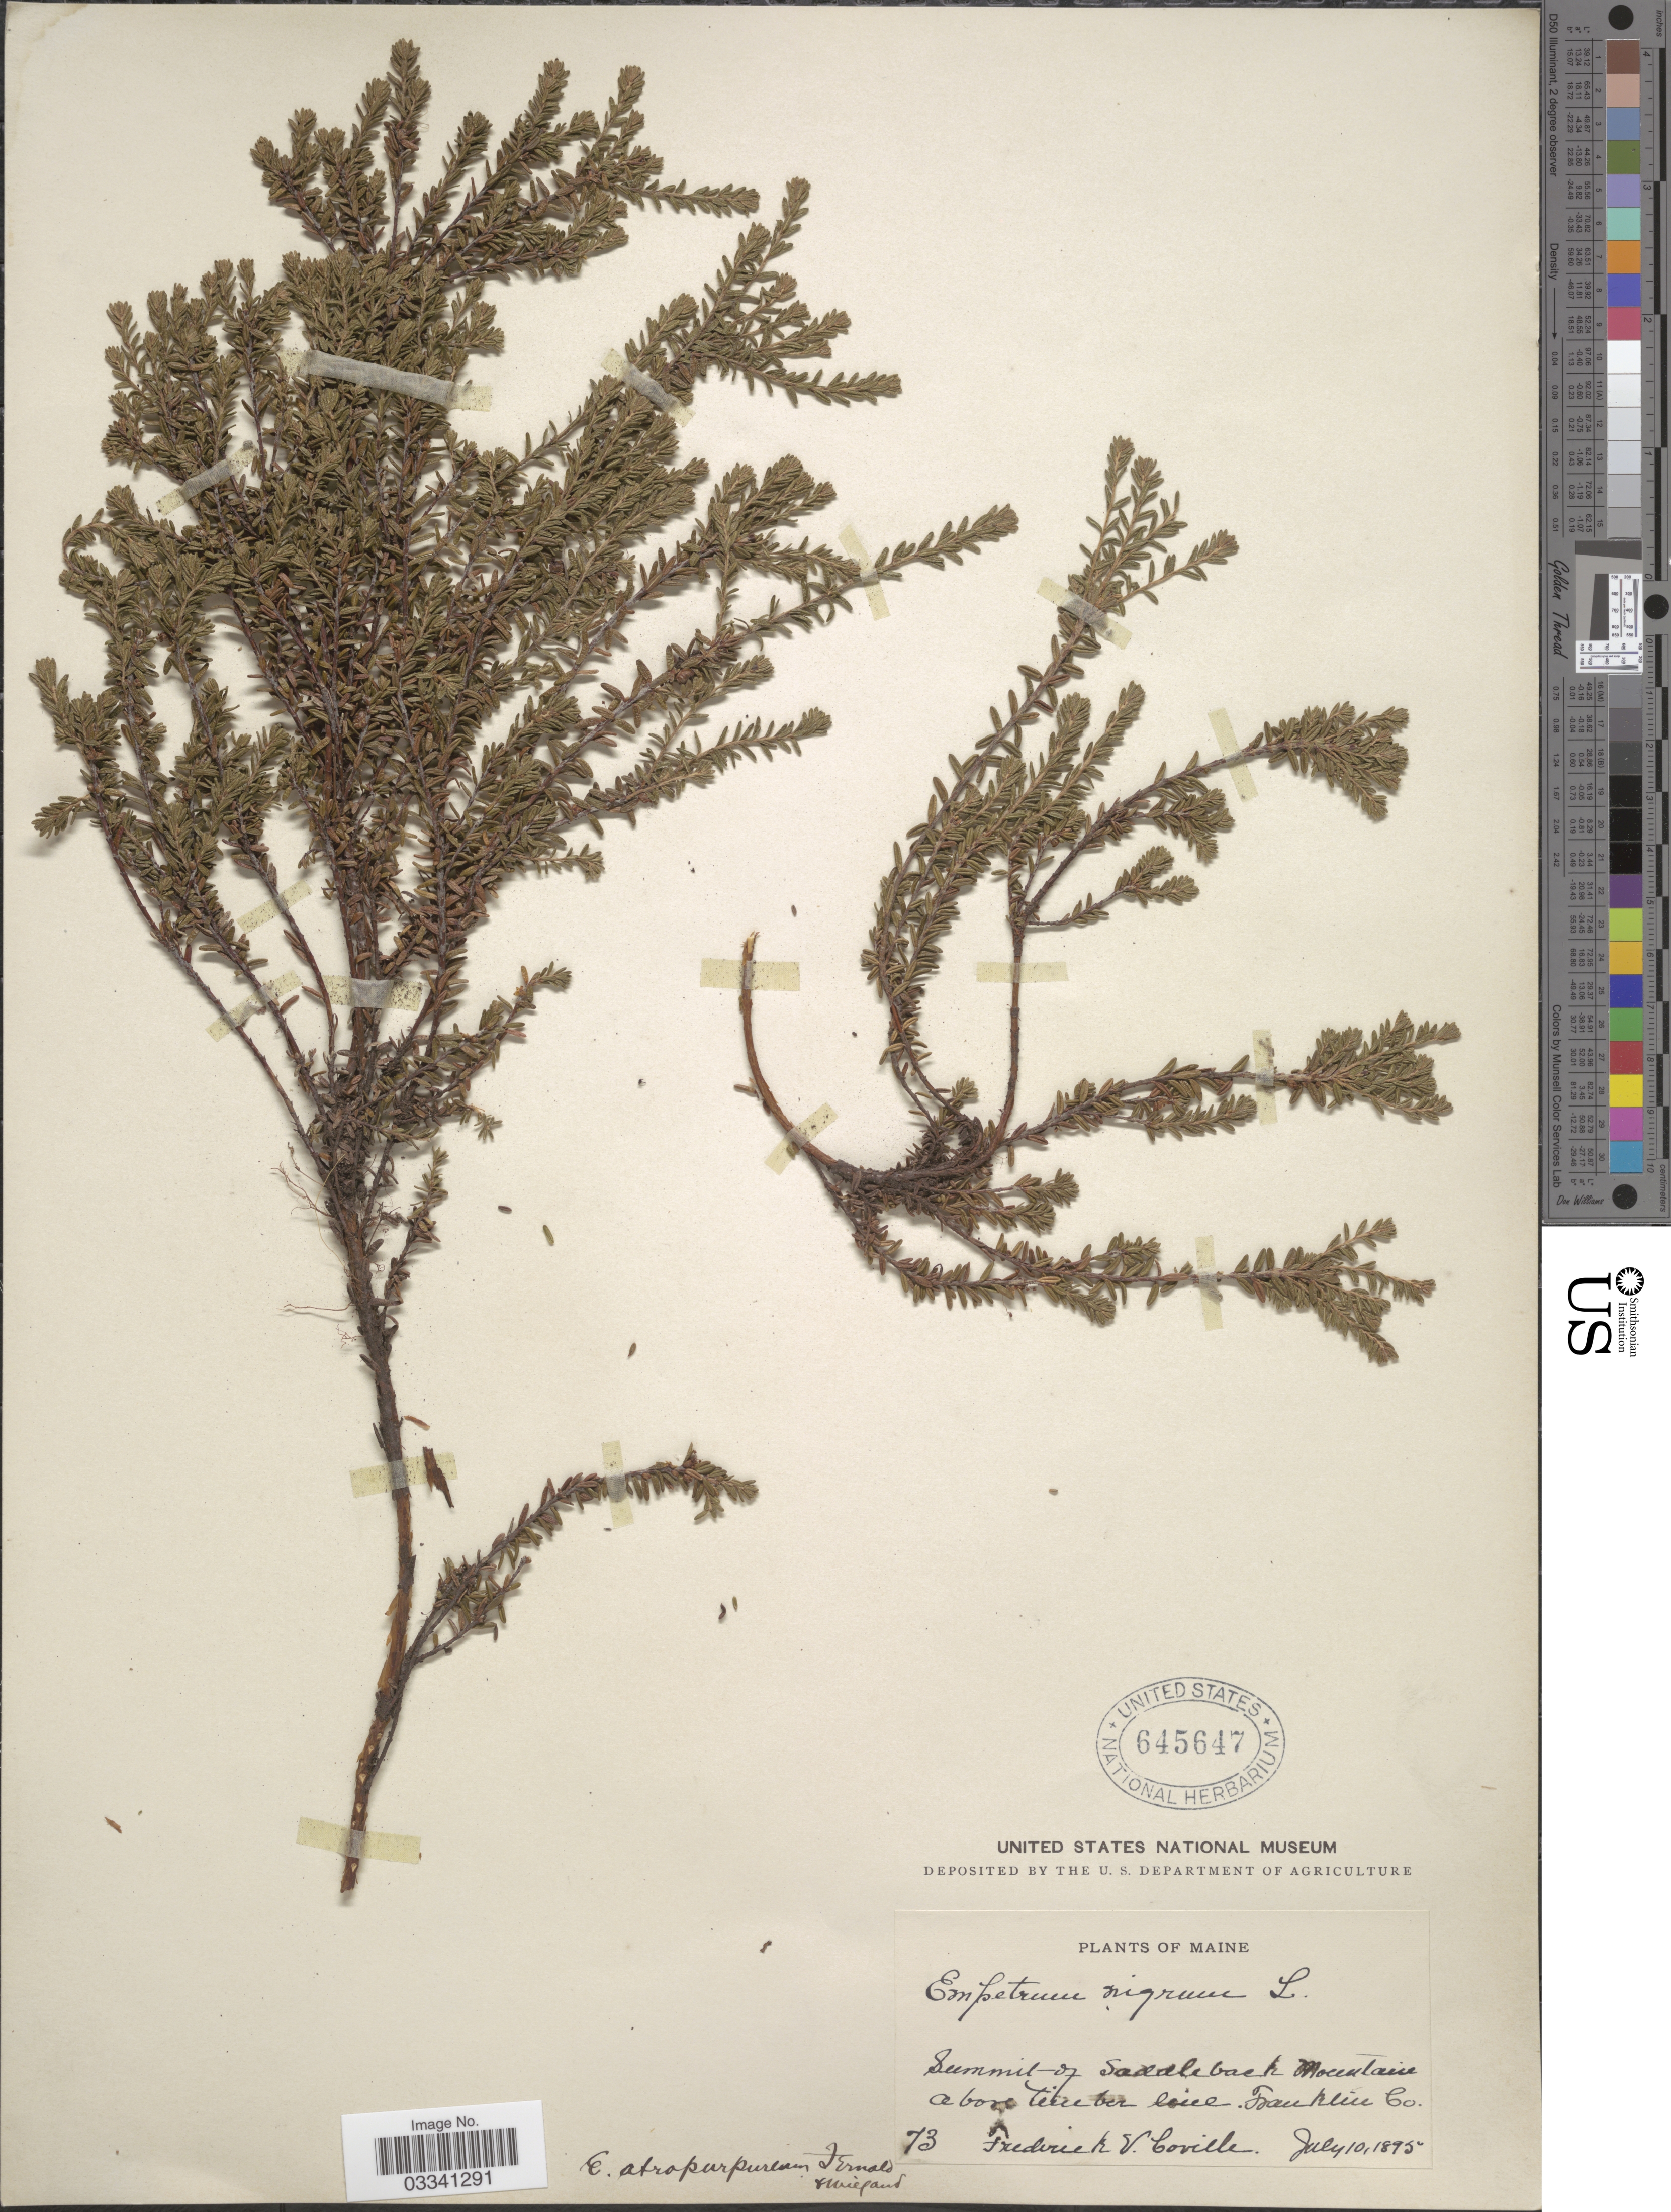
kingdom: Plantae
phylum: Tracheophyta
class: Magnoliopsida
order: Ericales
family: Ericaceae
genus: Empetrum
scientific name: Empetrum atropurpureum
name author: Fernald & Wiegand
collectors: F. V. Coville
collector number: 73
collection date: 1895-07-10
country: United States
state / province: Maine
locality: Summit of Saddleback Mountain above timber line. Franklin Co.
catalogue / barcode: US 645647